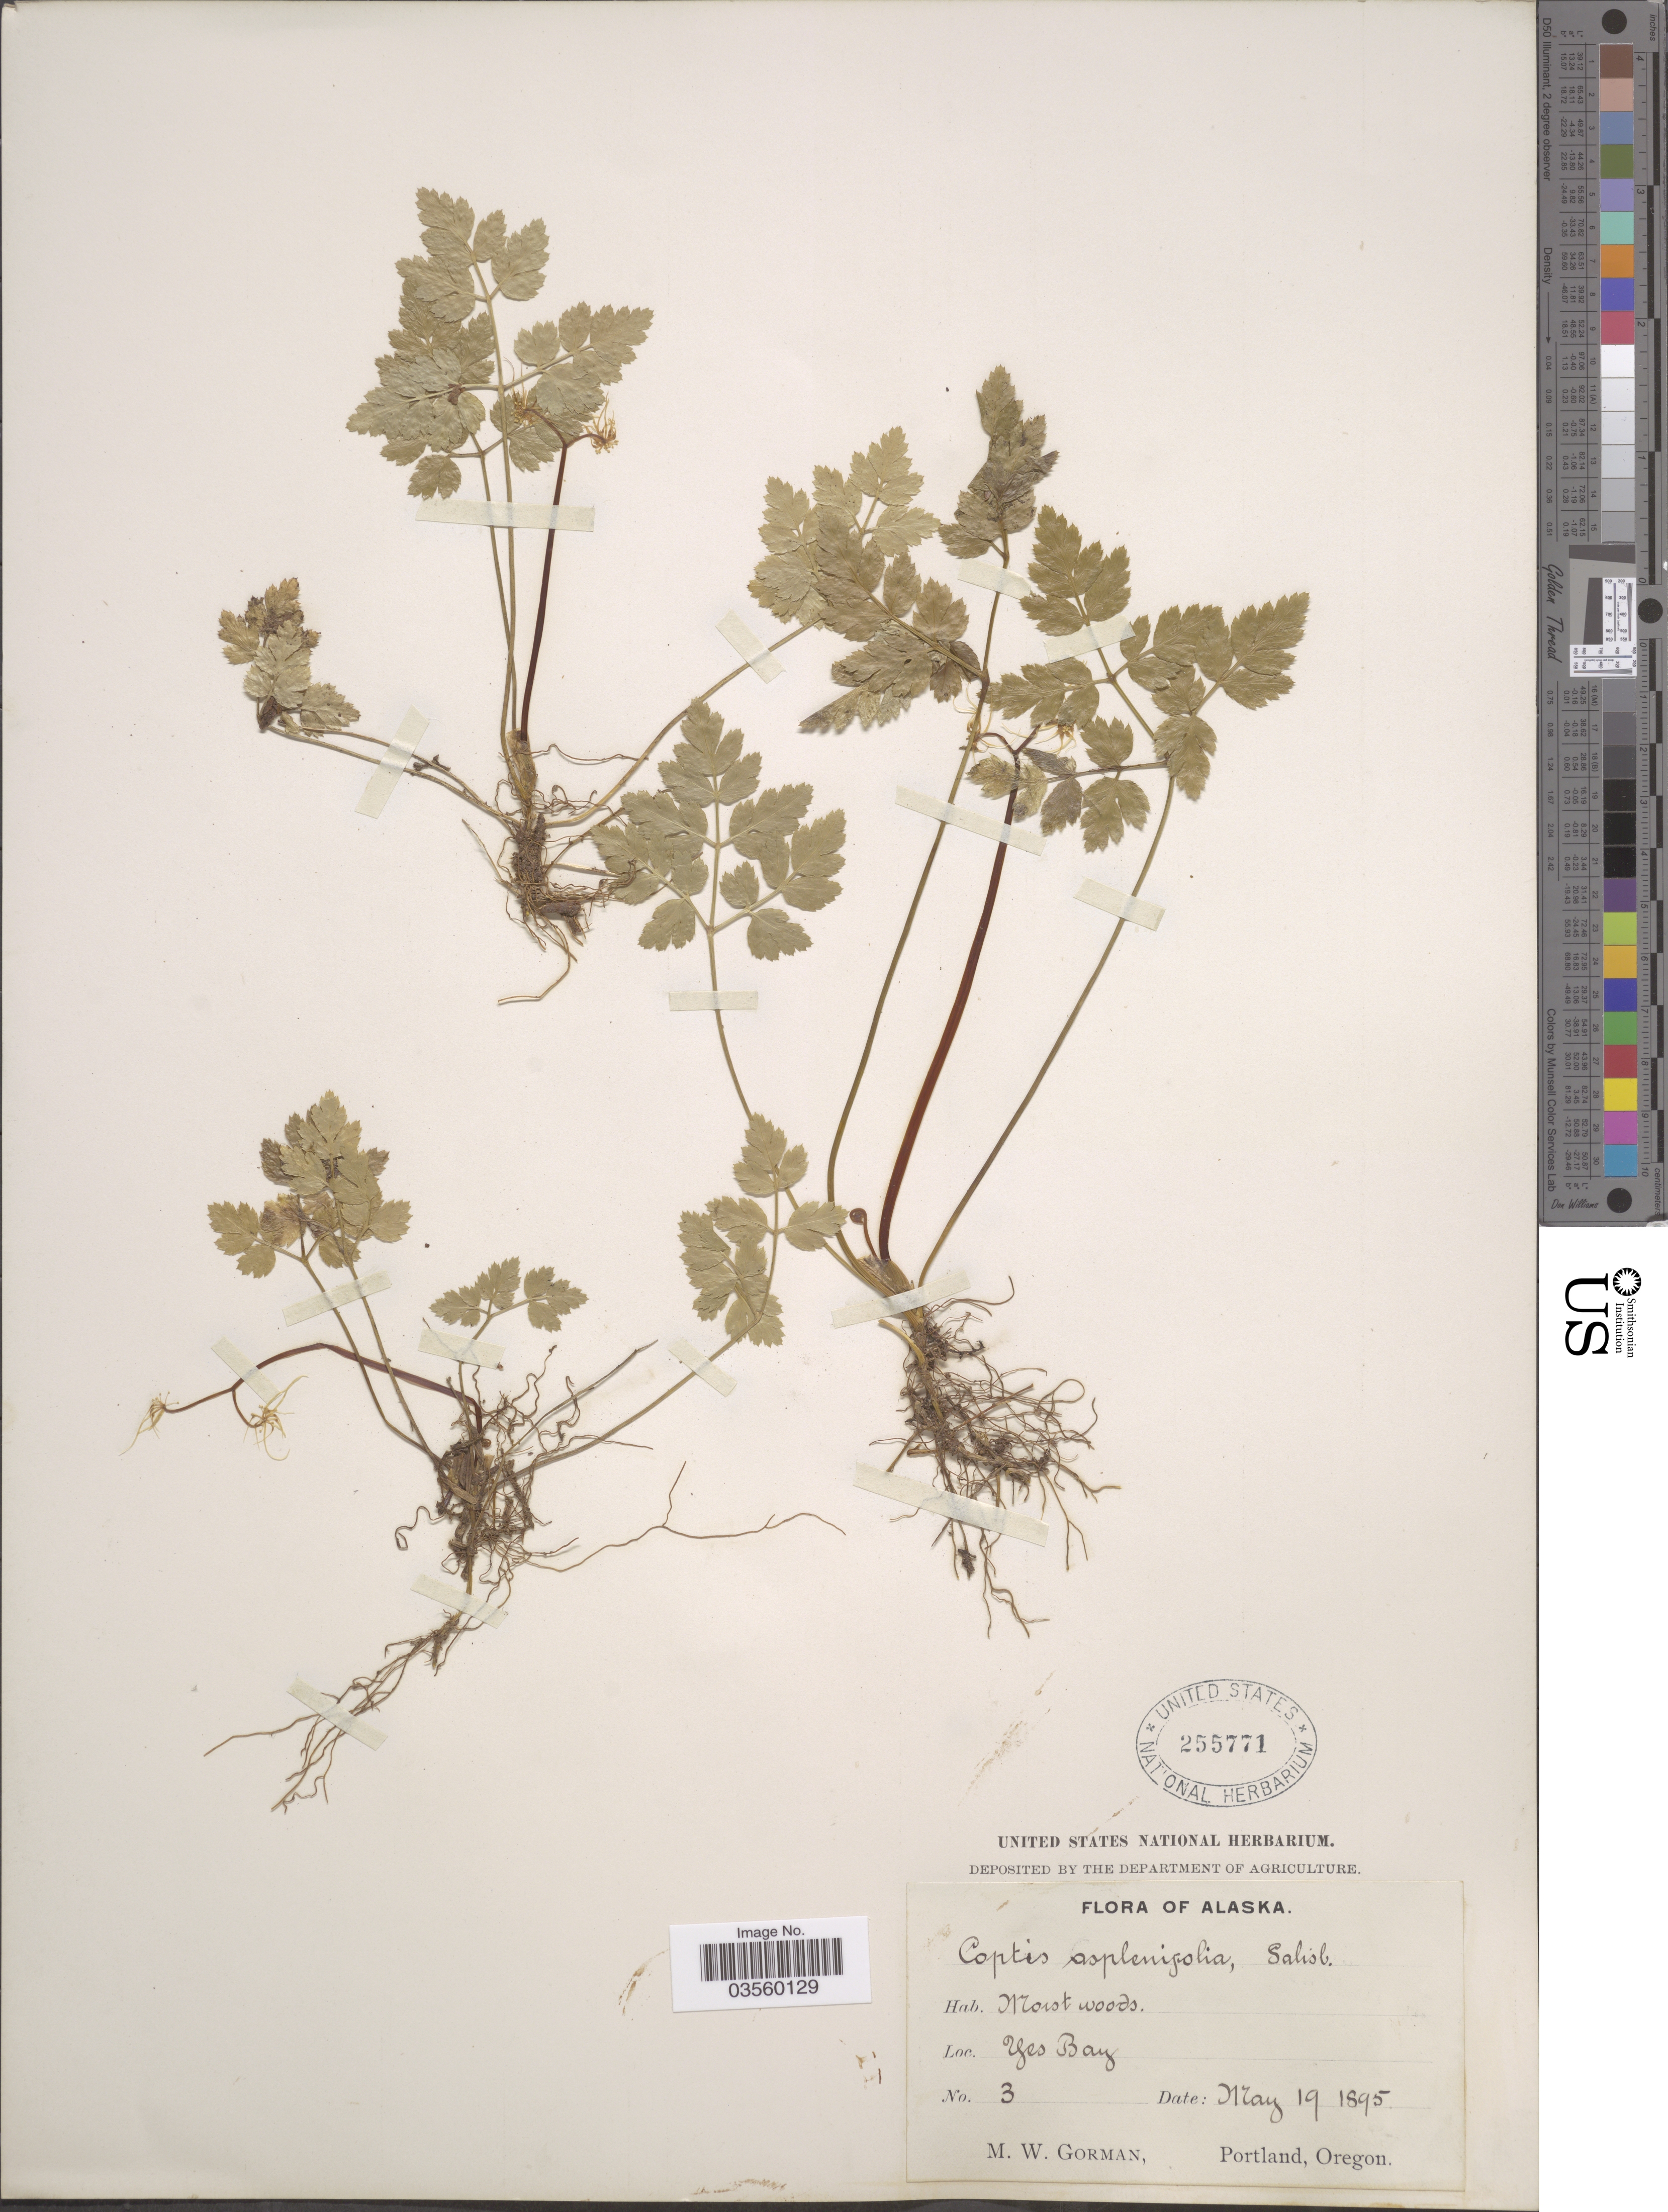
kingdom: Plantae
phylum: Tracheophyta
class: Magnoliopsida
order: Ranunculales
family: Ranunculaceae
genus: Coptis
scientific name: Coptis asplenifolia ined ?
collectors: M. W. Gorman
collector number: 3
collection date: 1895-05-19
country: United States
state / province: Alaska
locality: Yes Bay.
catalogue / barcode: US 255771